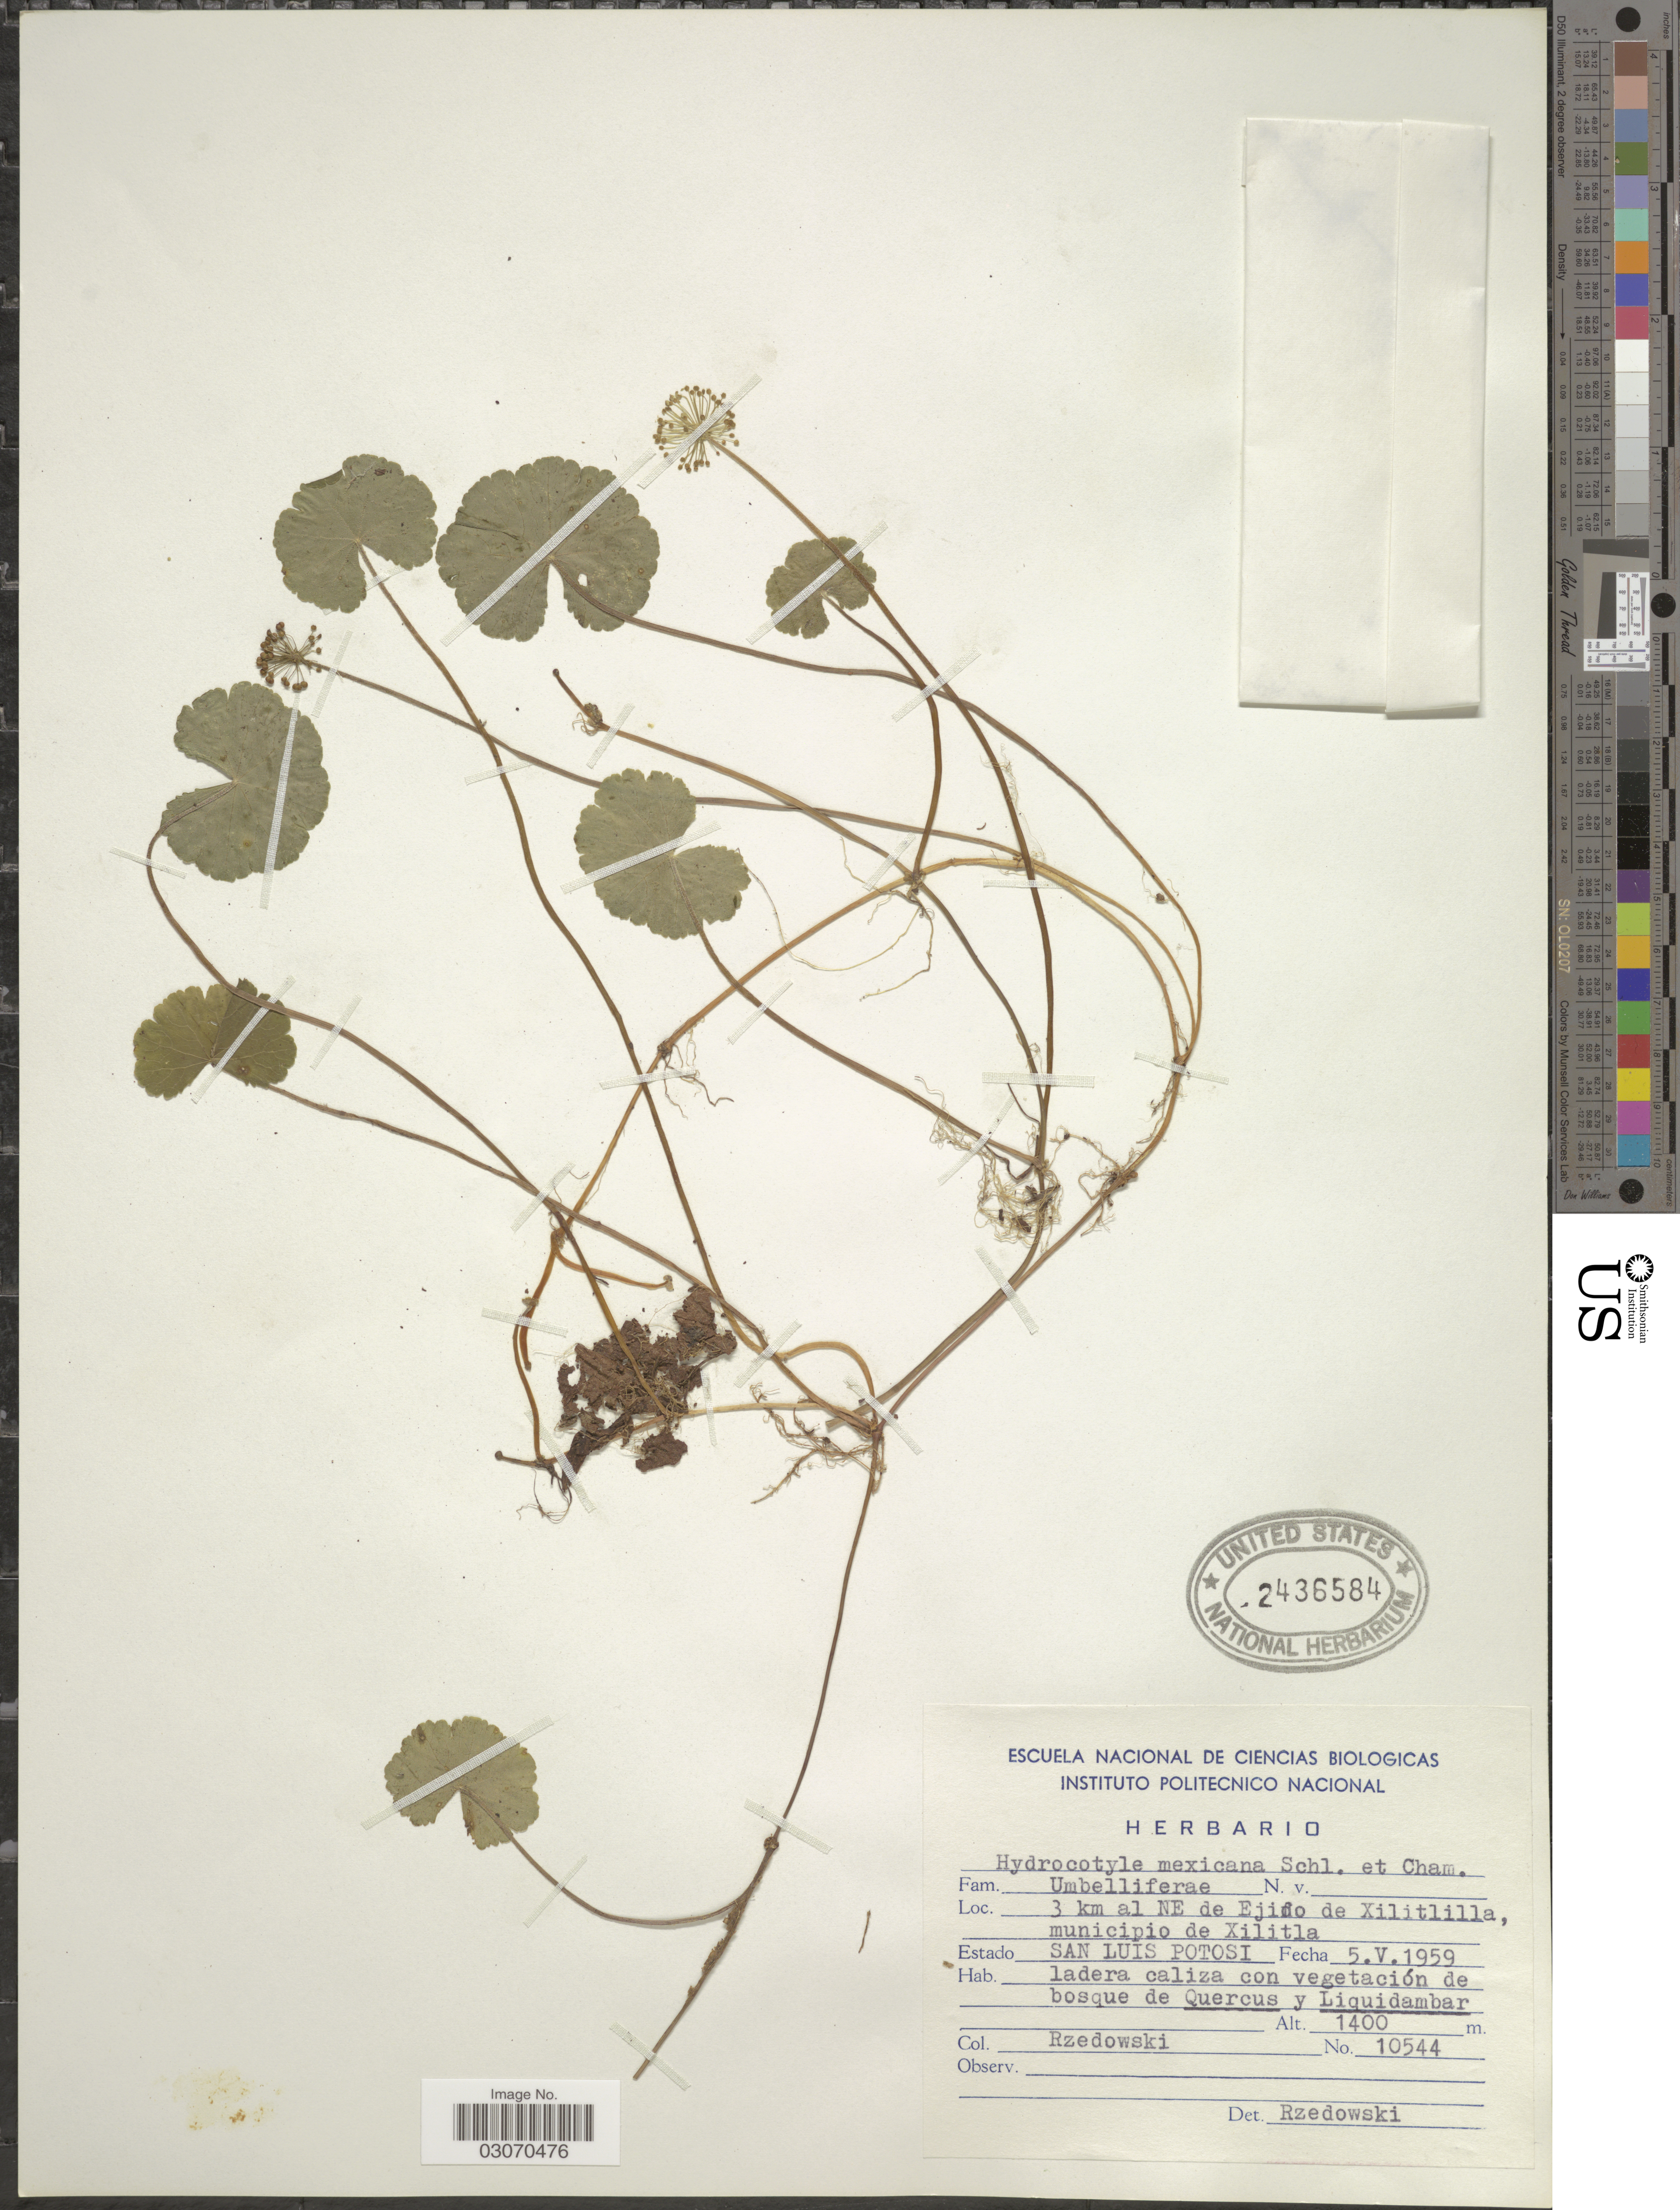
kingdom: Plantae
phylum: Tracheophyta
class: Magnoliopsida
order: Apiales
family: Araliaceae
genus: Hydrocotyle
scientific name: Hydrocotyle mexicana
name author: Schltdl. & Cham.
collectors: Rzedowski, --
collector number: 10544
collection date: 1959-05-05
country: Mexico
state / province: San Luis Potosí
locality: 3 km al NE de Ejido de Xilitlilla, municipio de Xilitla.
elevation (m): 1400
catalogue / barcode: US 2436584